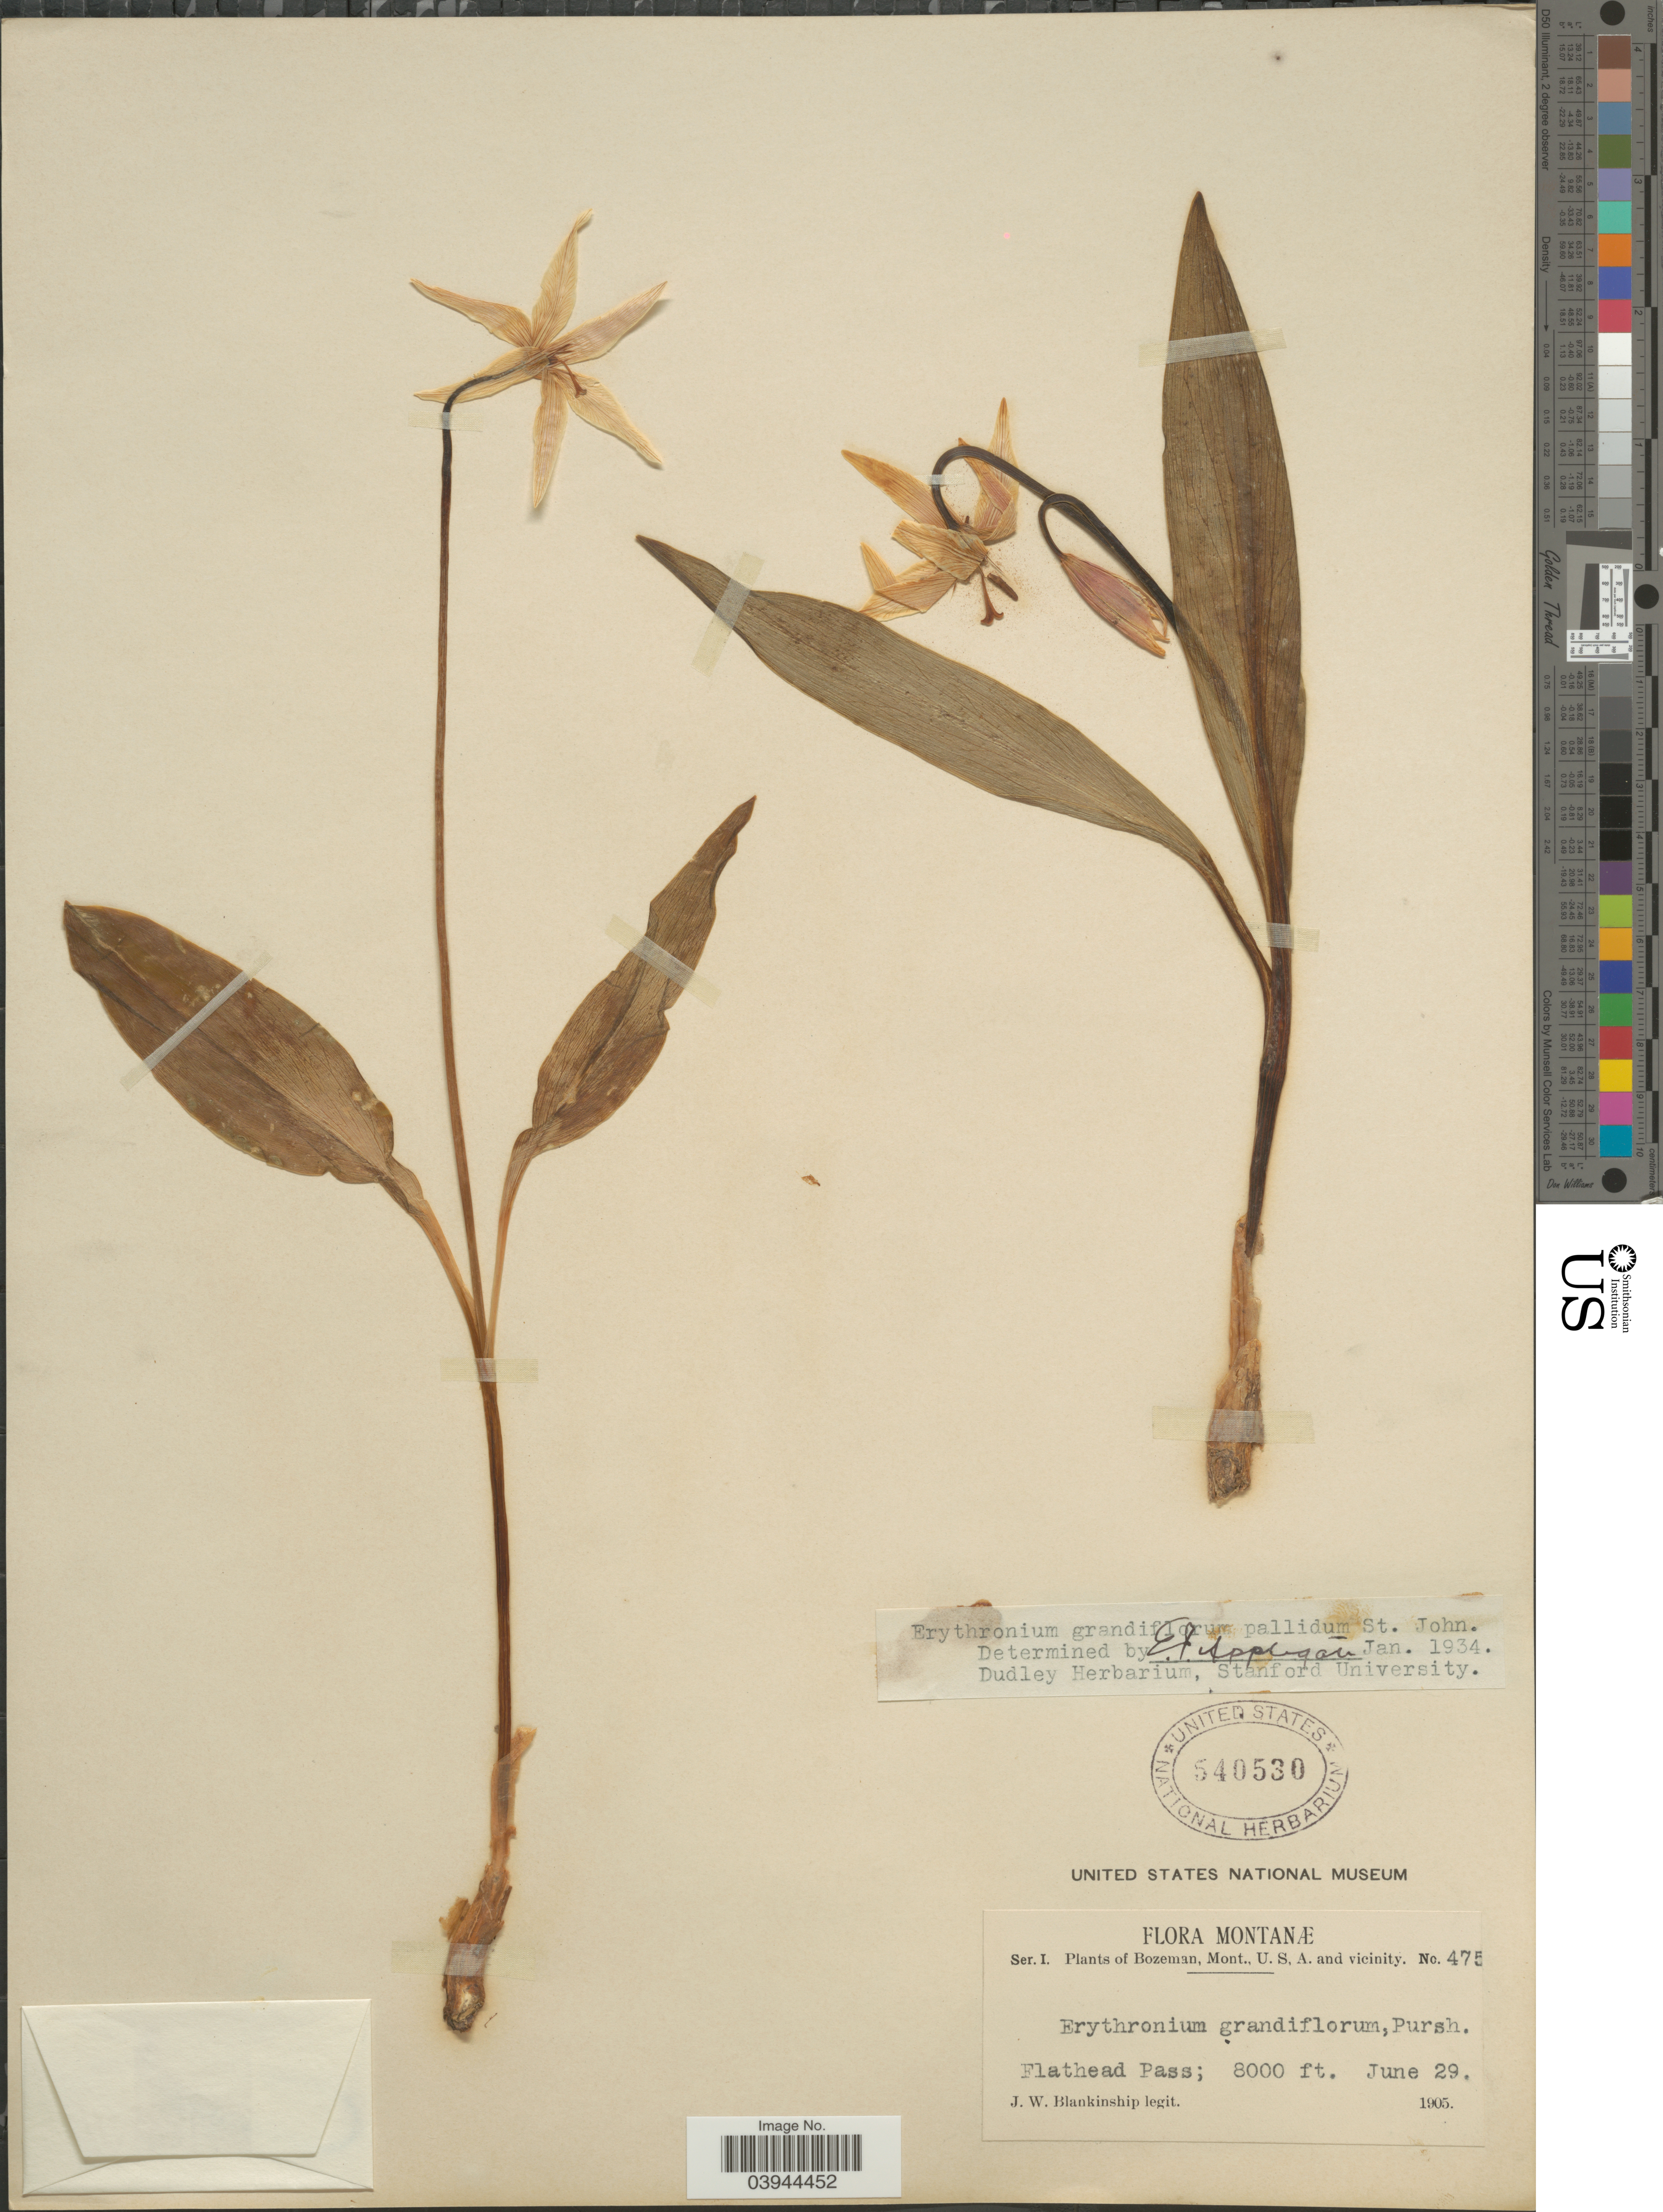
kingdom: Plantae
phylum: Tracheophyta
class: Liliopsida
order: Liliales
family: Liliaceae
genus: Erythronium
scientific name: Erythronium grandiflorum var. pallidum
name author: H. St. John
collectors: J. W. Blankinship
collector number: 475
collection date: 1905-06-29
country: United States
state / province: Montana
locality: Bozeman, Mont., U.S.A. and vicinity. Flathead Pass.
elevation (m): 2438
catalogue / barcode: US 540530